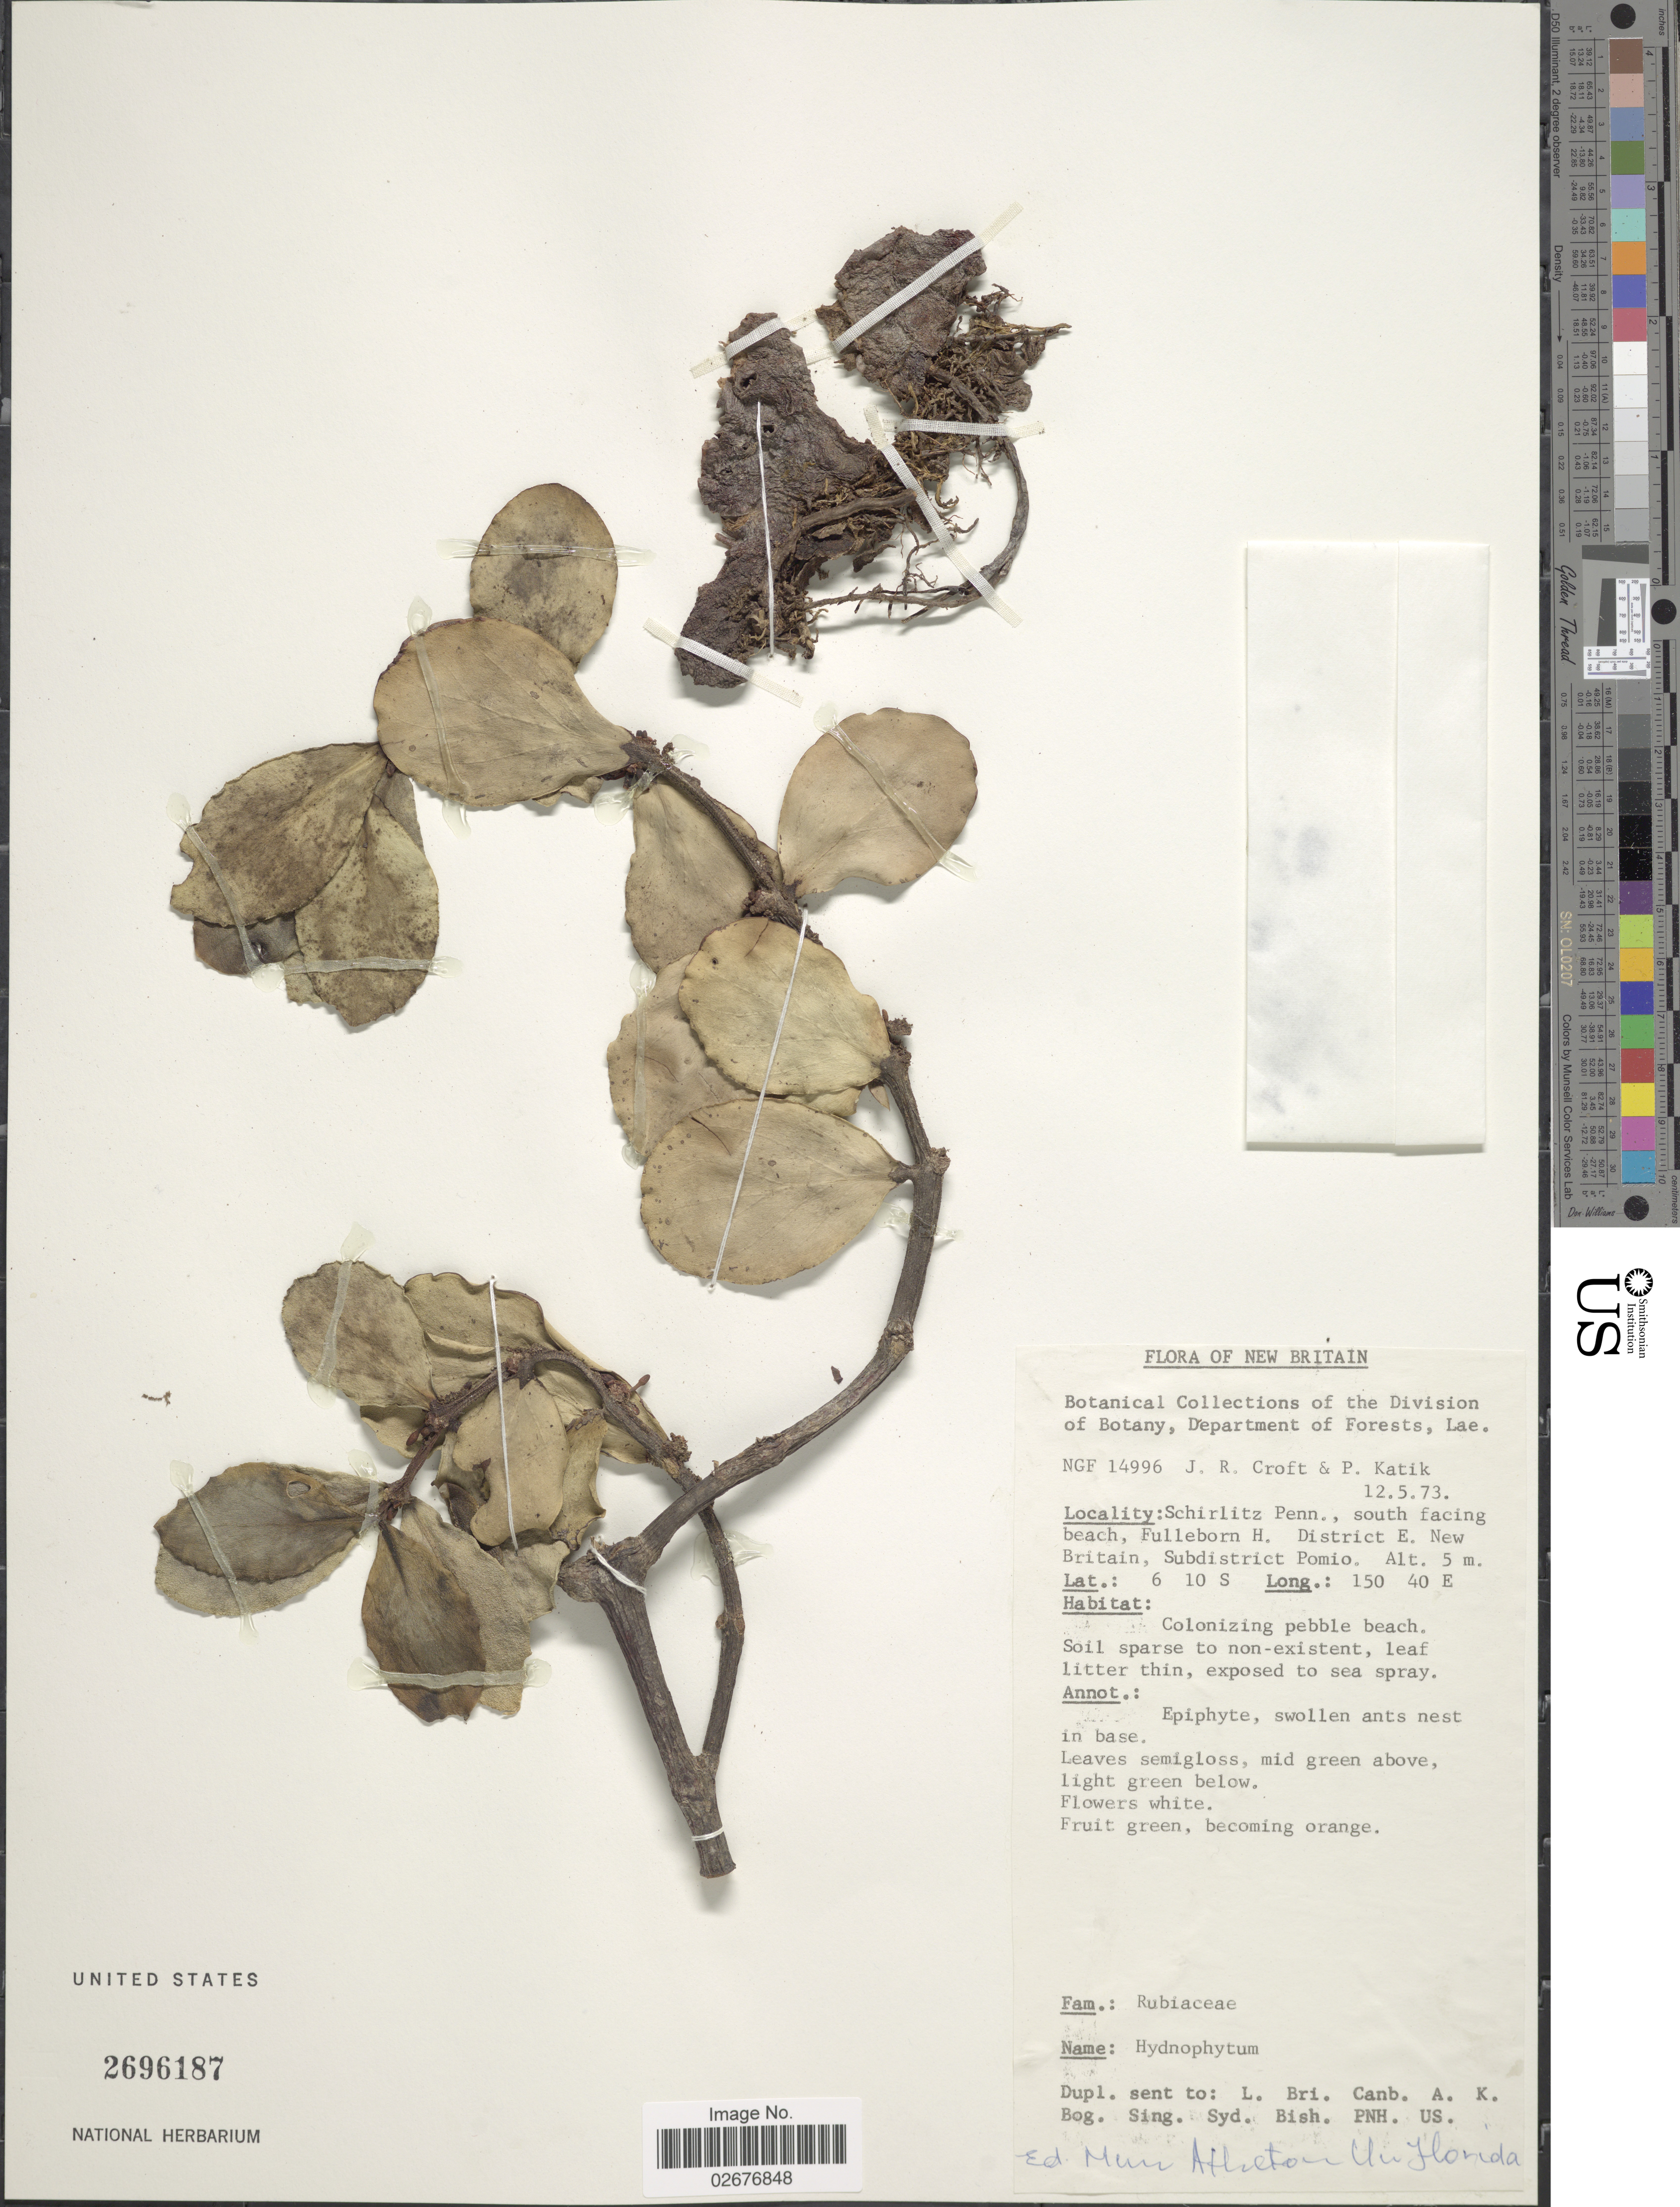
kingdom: Plantae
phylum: Tracheophyta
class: Magnoliopsida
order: Gentianales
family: Rubiaceae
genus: Hydnophytum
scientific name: Hydnophytum sp.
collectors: J. R. Croft & P. Katik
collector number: NGF14996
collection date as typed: Transcribed d/m/y: 12/5/73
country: Papua New Guinea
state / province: East New Britain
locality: New Britain, Schirlitz Penn., south facing beach, Fulleborn H., Subdistrict Pomio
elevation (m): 5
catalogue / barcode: US 2696187